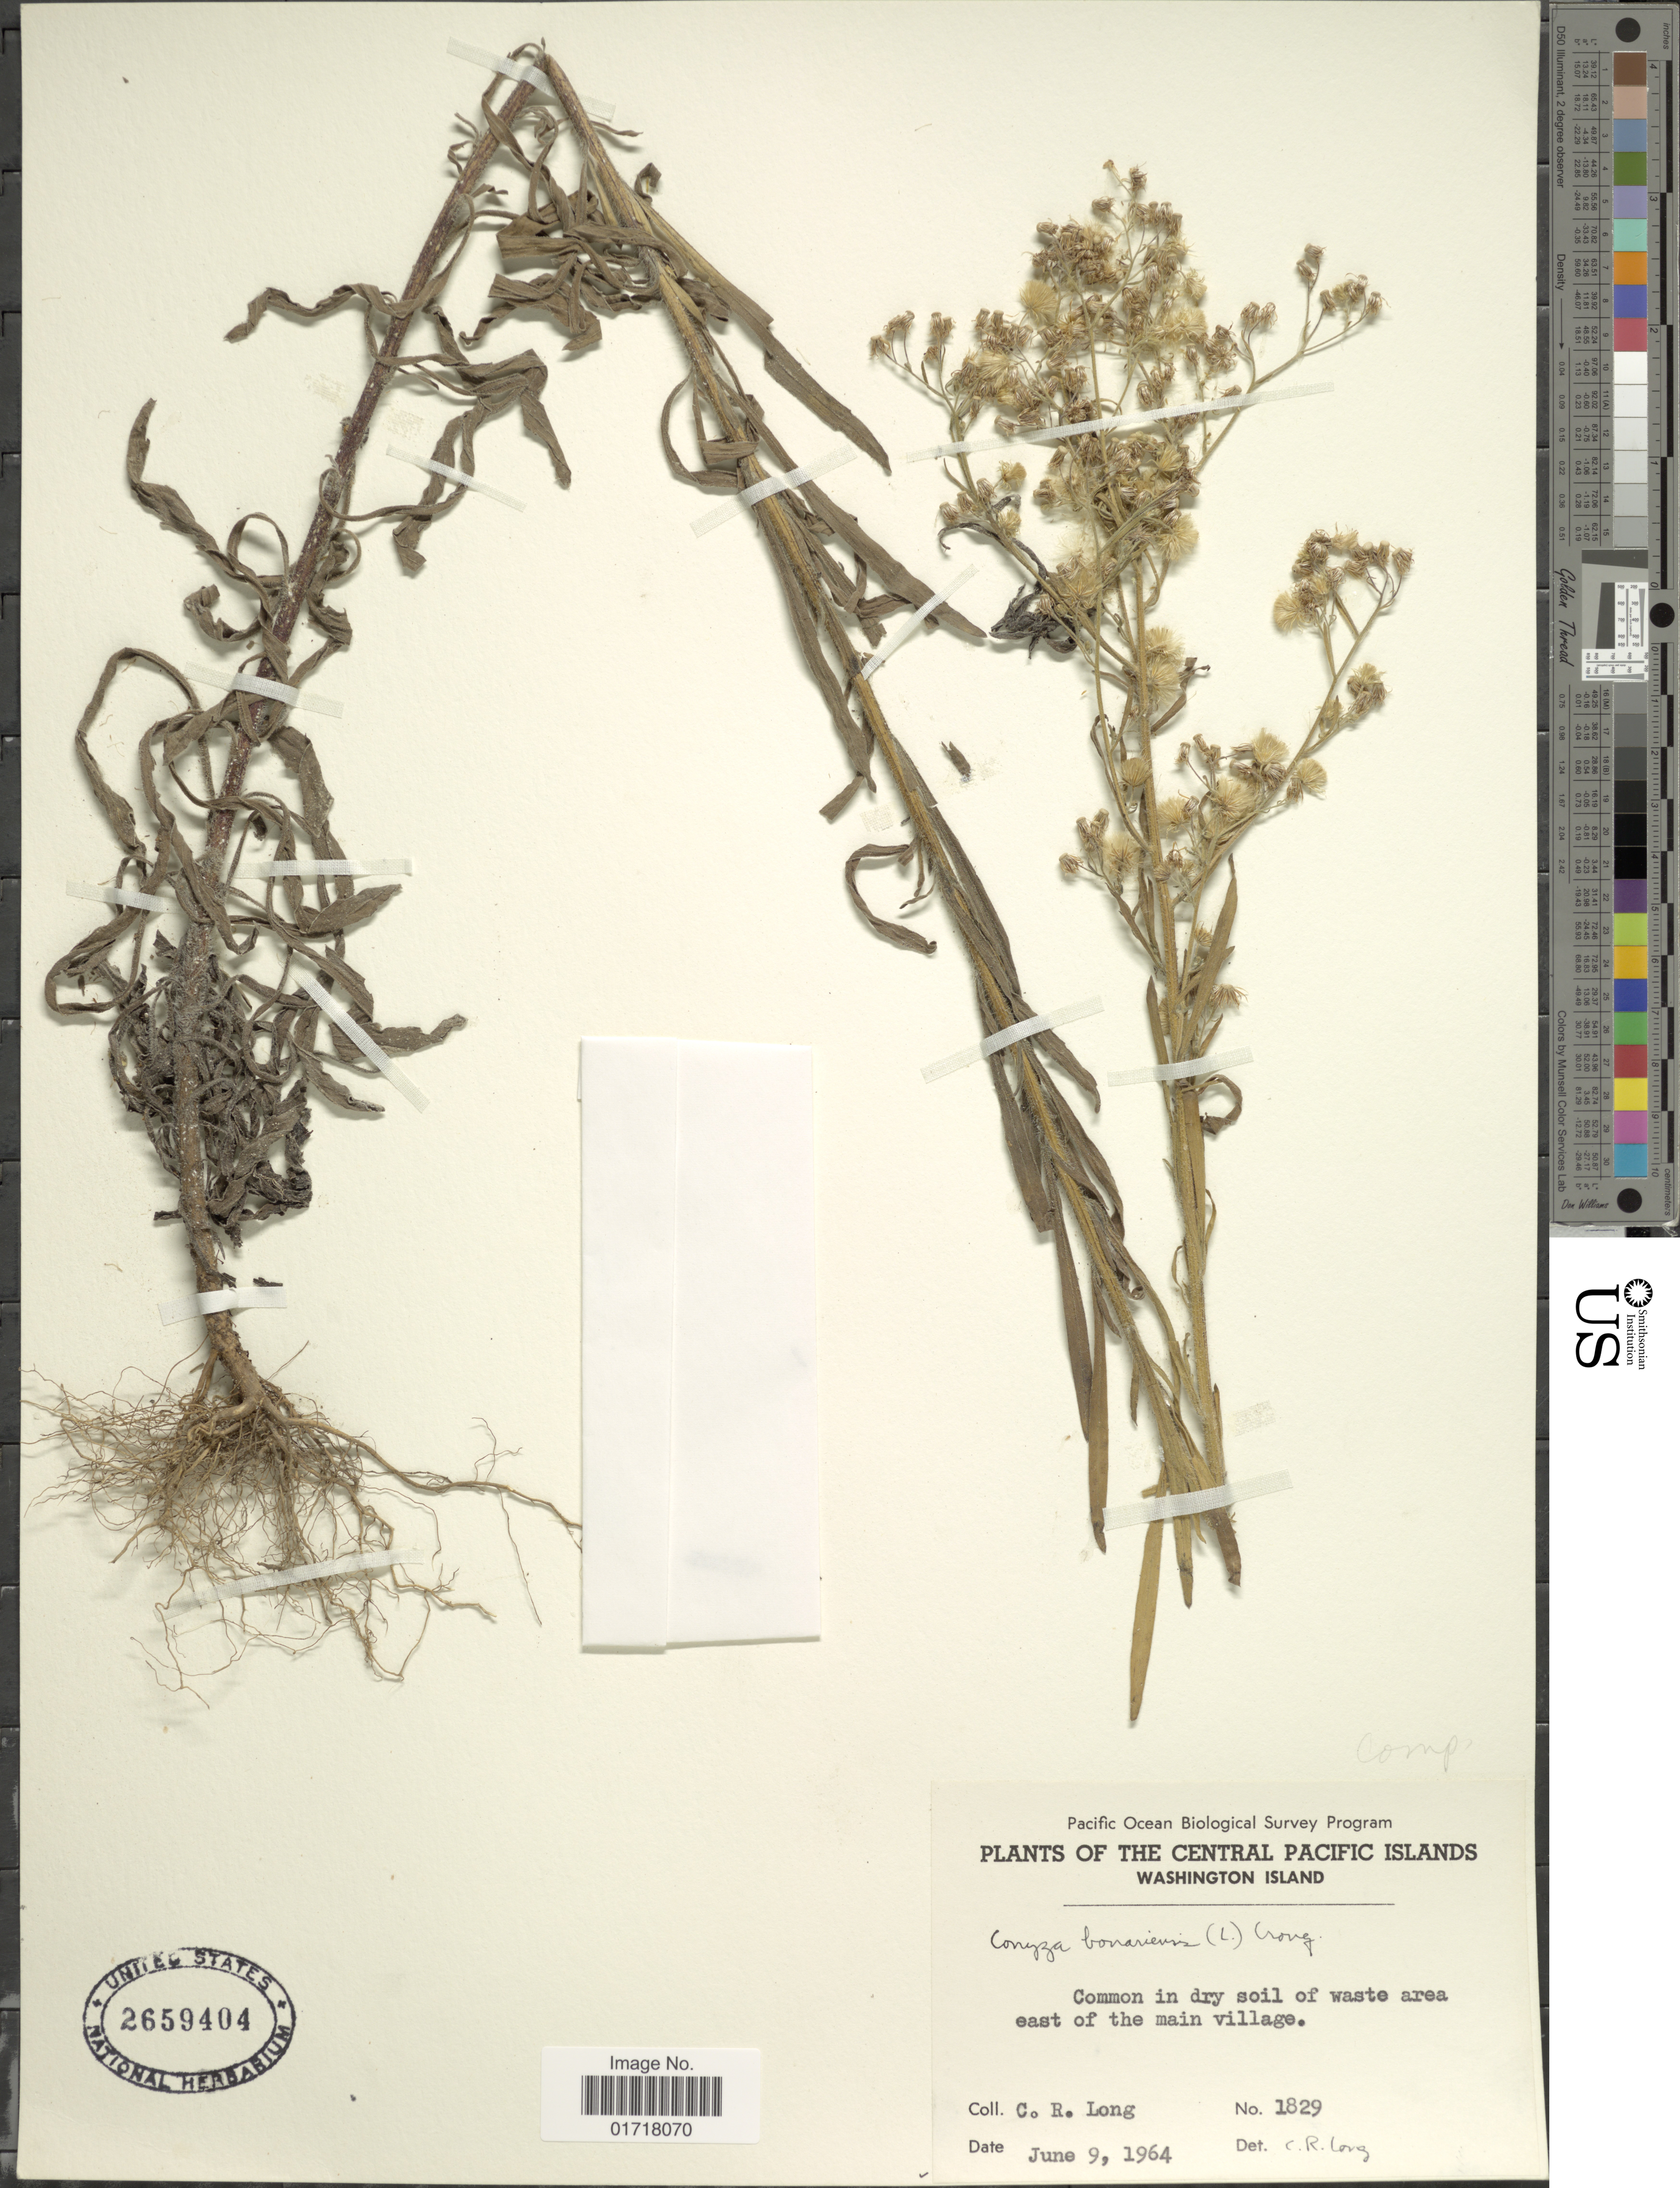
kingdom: Plantae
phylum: Tracheophyta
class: Magnoliopsida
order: Asterales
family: Asteraceae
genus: Erigeron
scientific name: Erigeron bonariensis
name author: L.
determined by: Wagner, W. L., (BOT), Smithsonian Institution - National Museum of Natural History (UNITED STATES)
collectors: C. R. Long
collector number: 1829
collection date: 1964-06-09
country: Kiribati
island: Teraina [Washington]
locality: The Central Pacific Islands, Washington Island, Common in dry soil of waste area east of the main village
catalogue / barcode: US 2659404